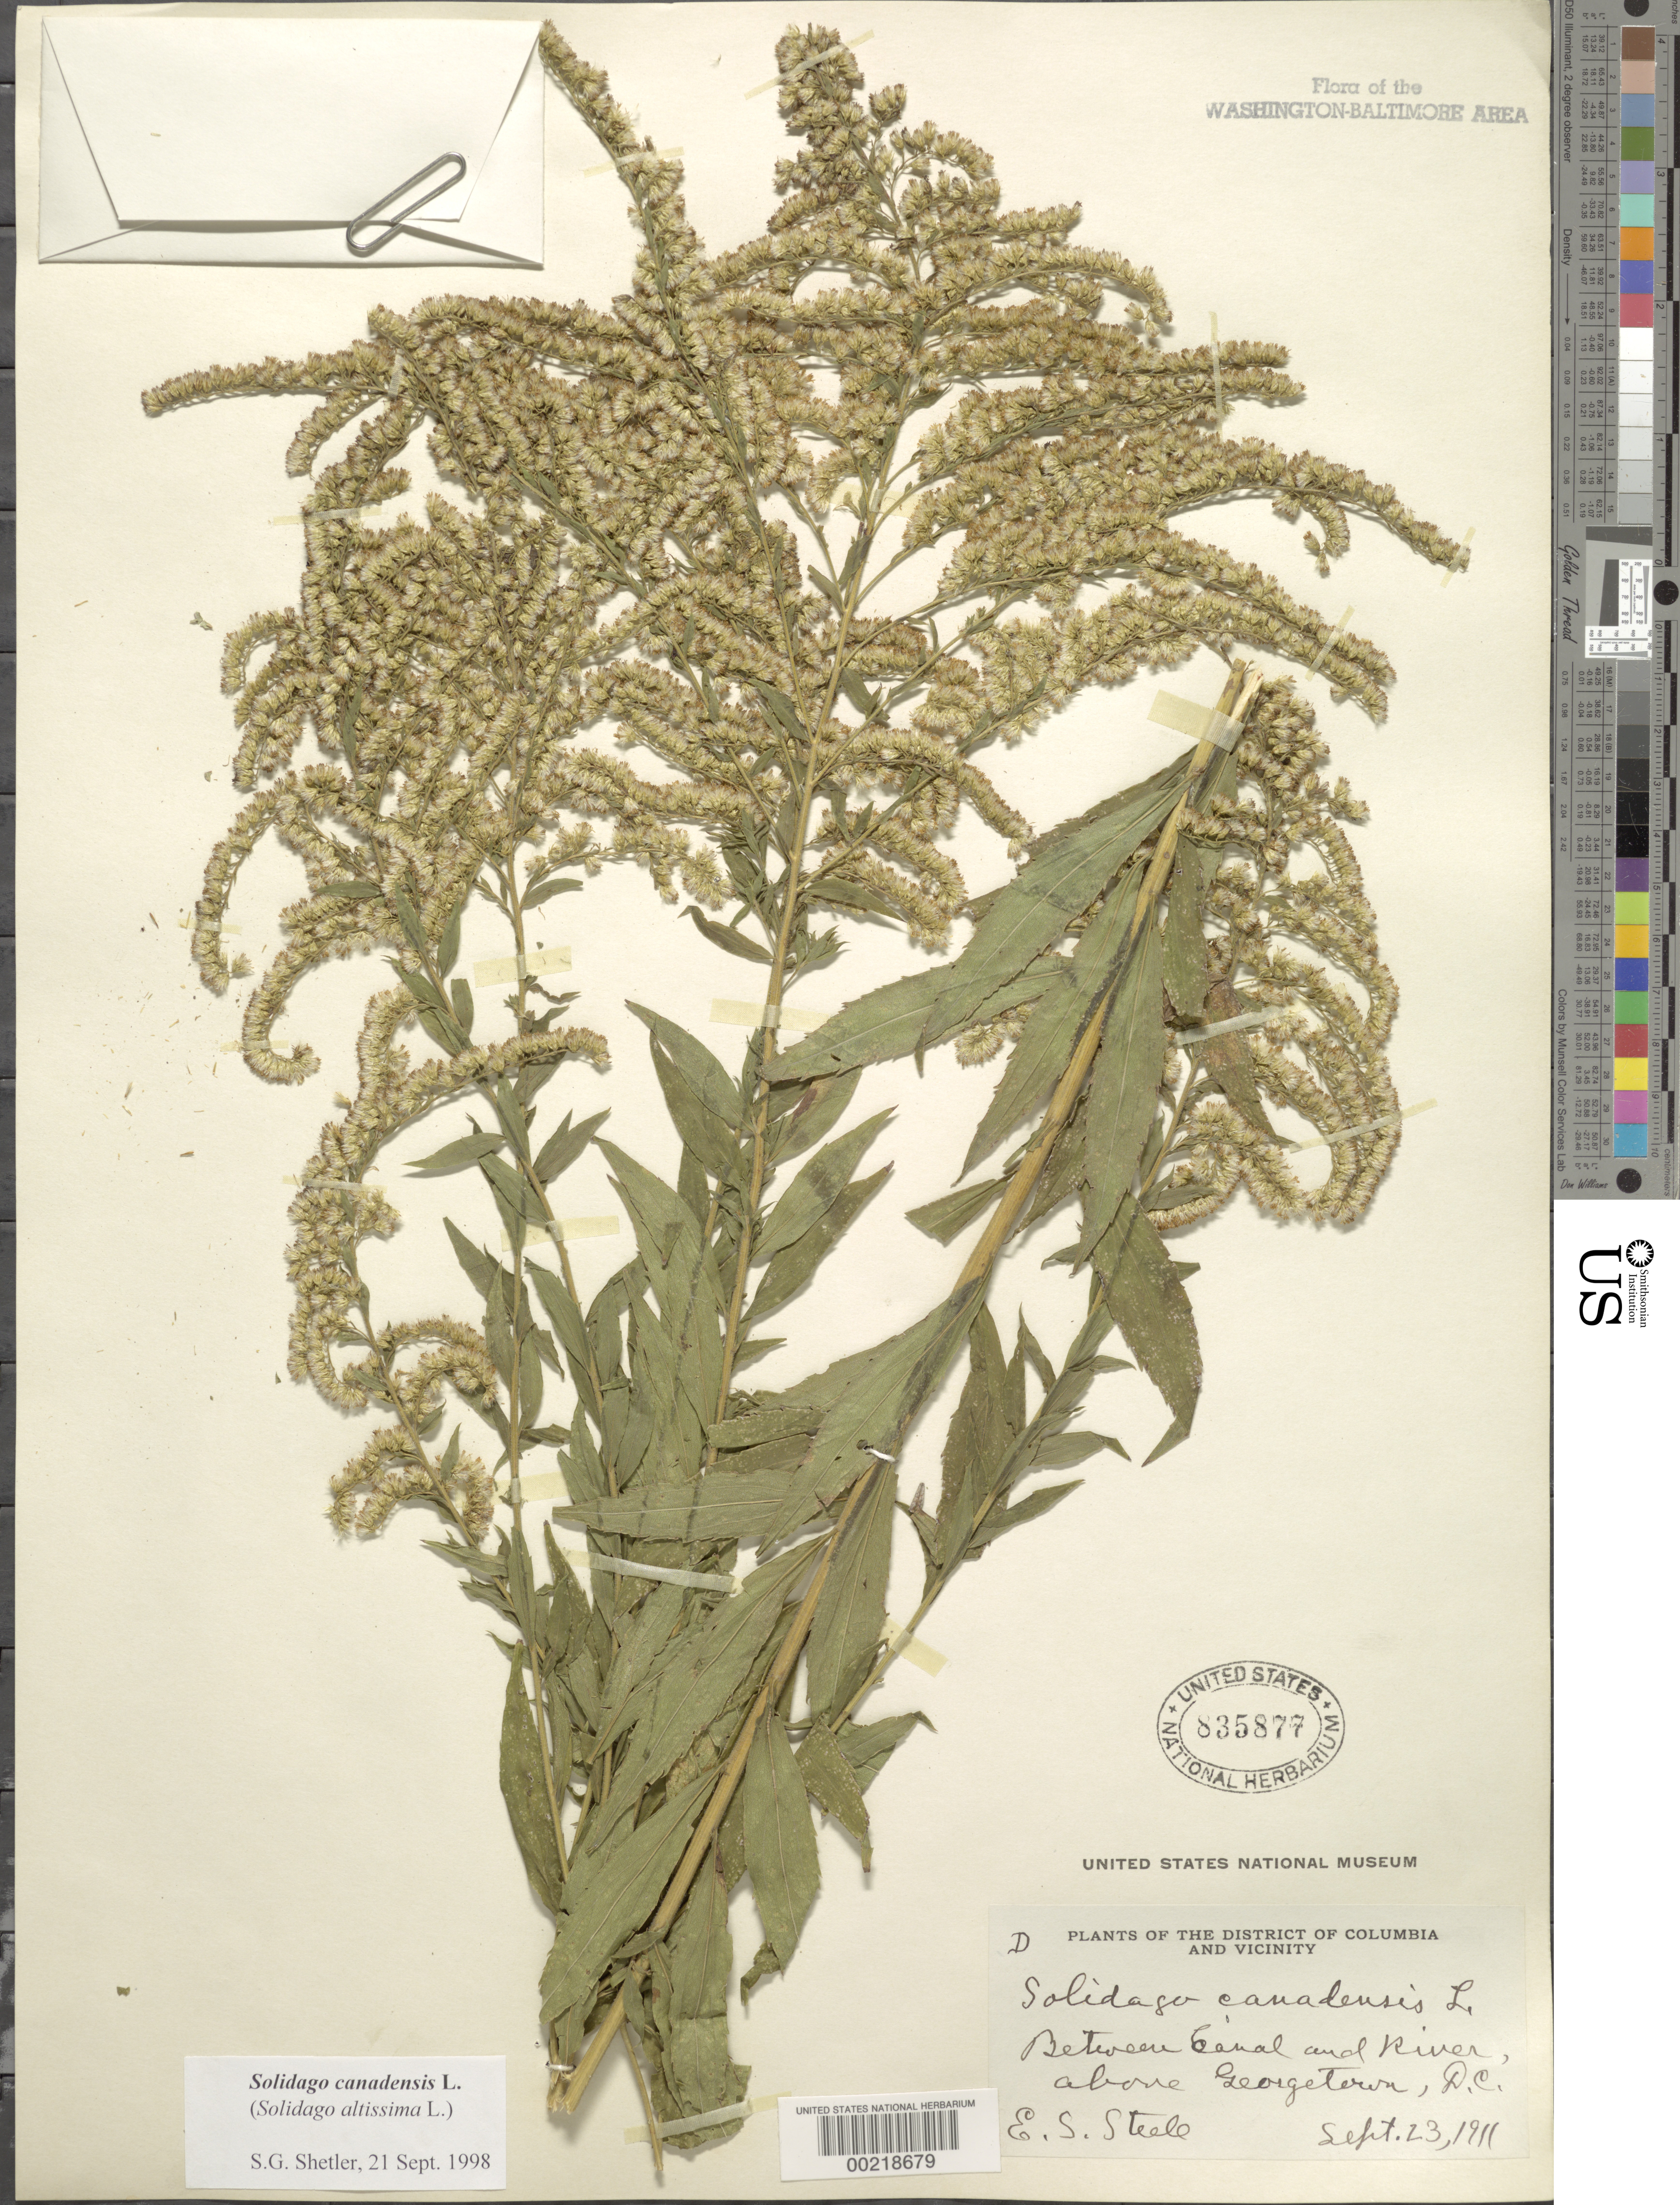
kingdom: Plantae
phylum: Tracheophyta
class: Magnoliopsida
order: Asterales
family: Asteraceae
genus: Solidago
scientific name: Solidago canadensis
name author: L.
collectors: E. Steele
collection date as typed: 23 Sep 1911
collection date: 1911-09-23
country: United States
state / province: District of Columbia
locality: between Canal and River, above Georgetown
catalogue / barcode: US 835877